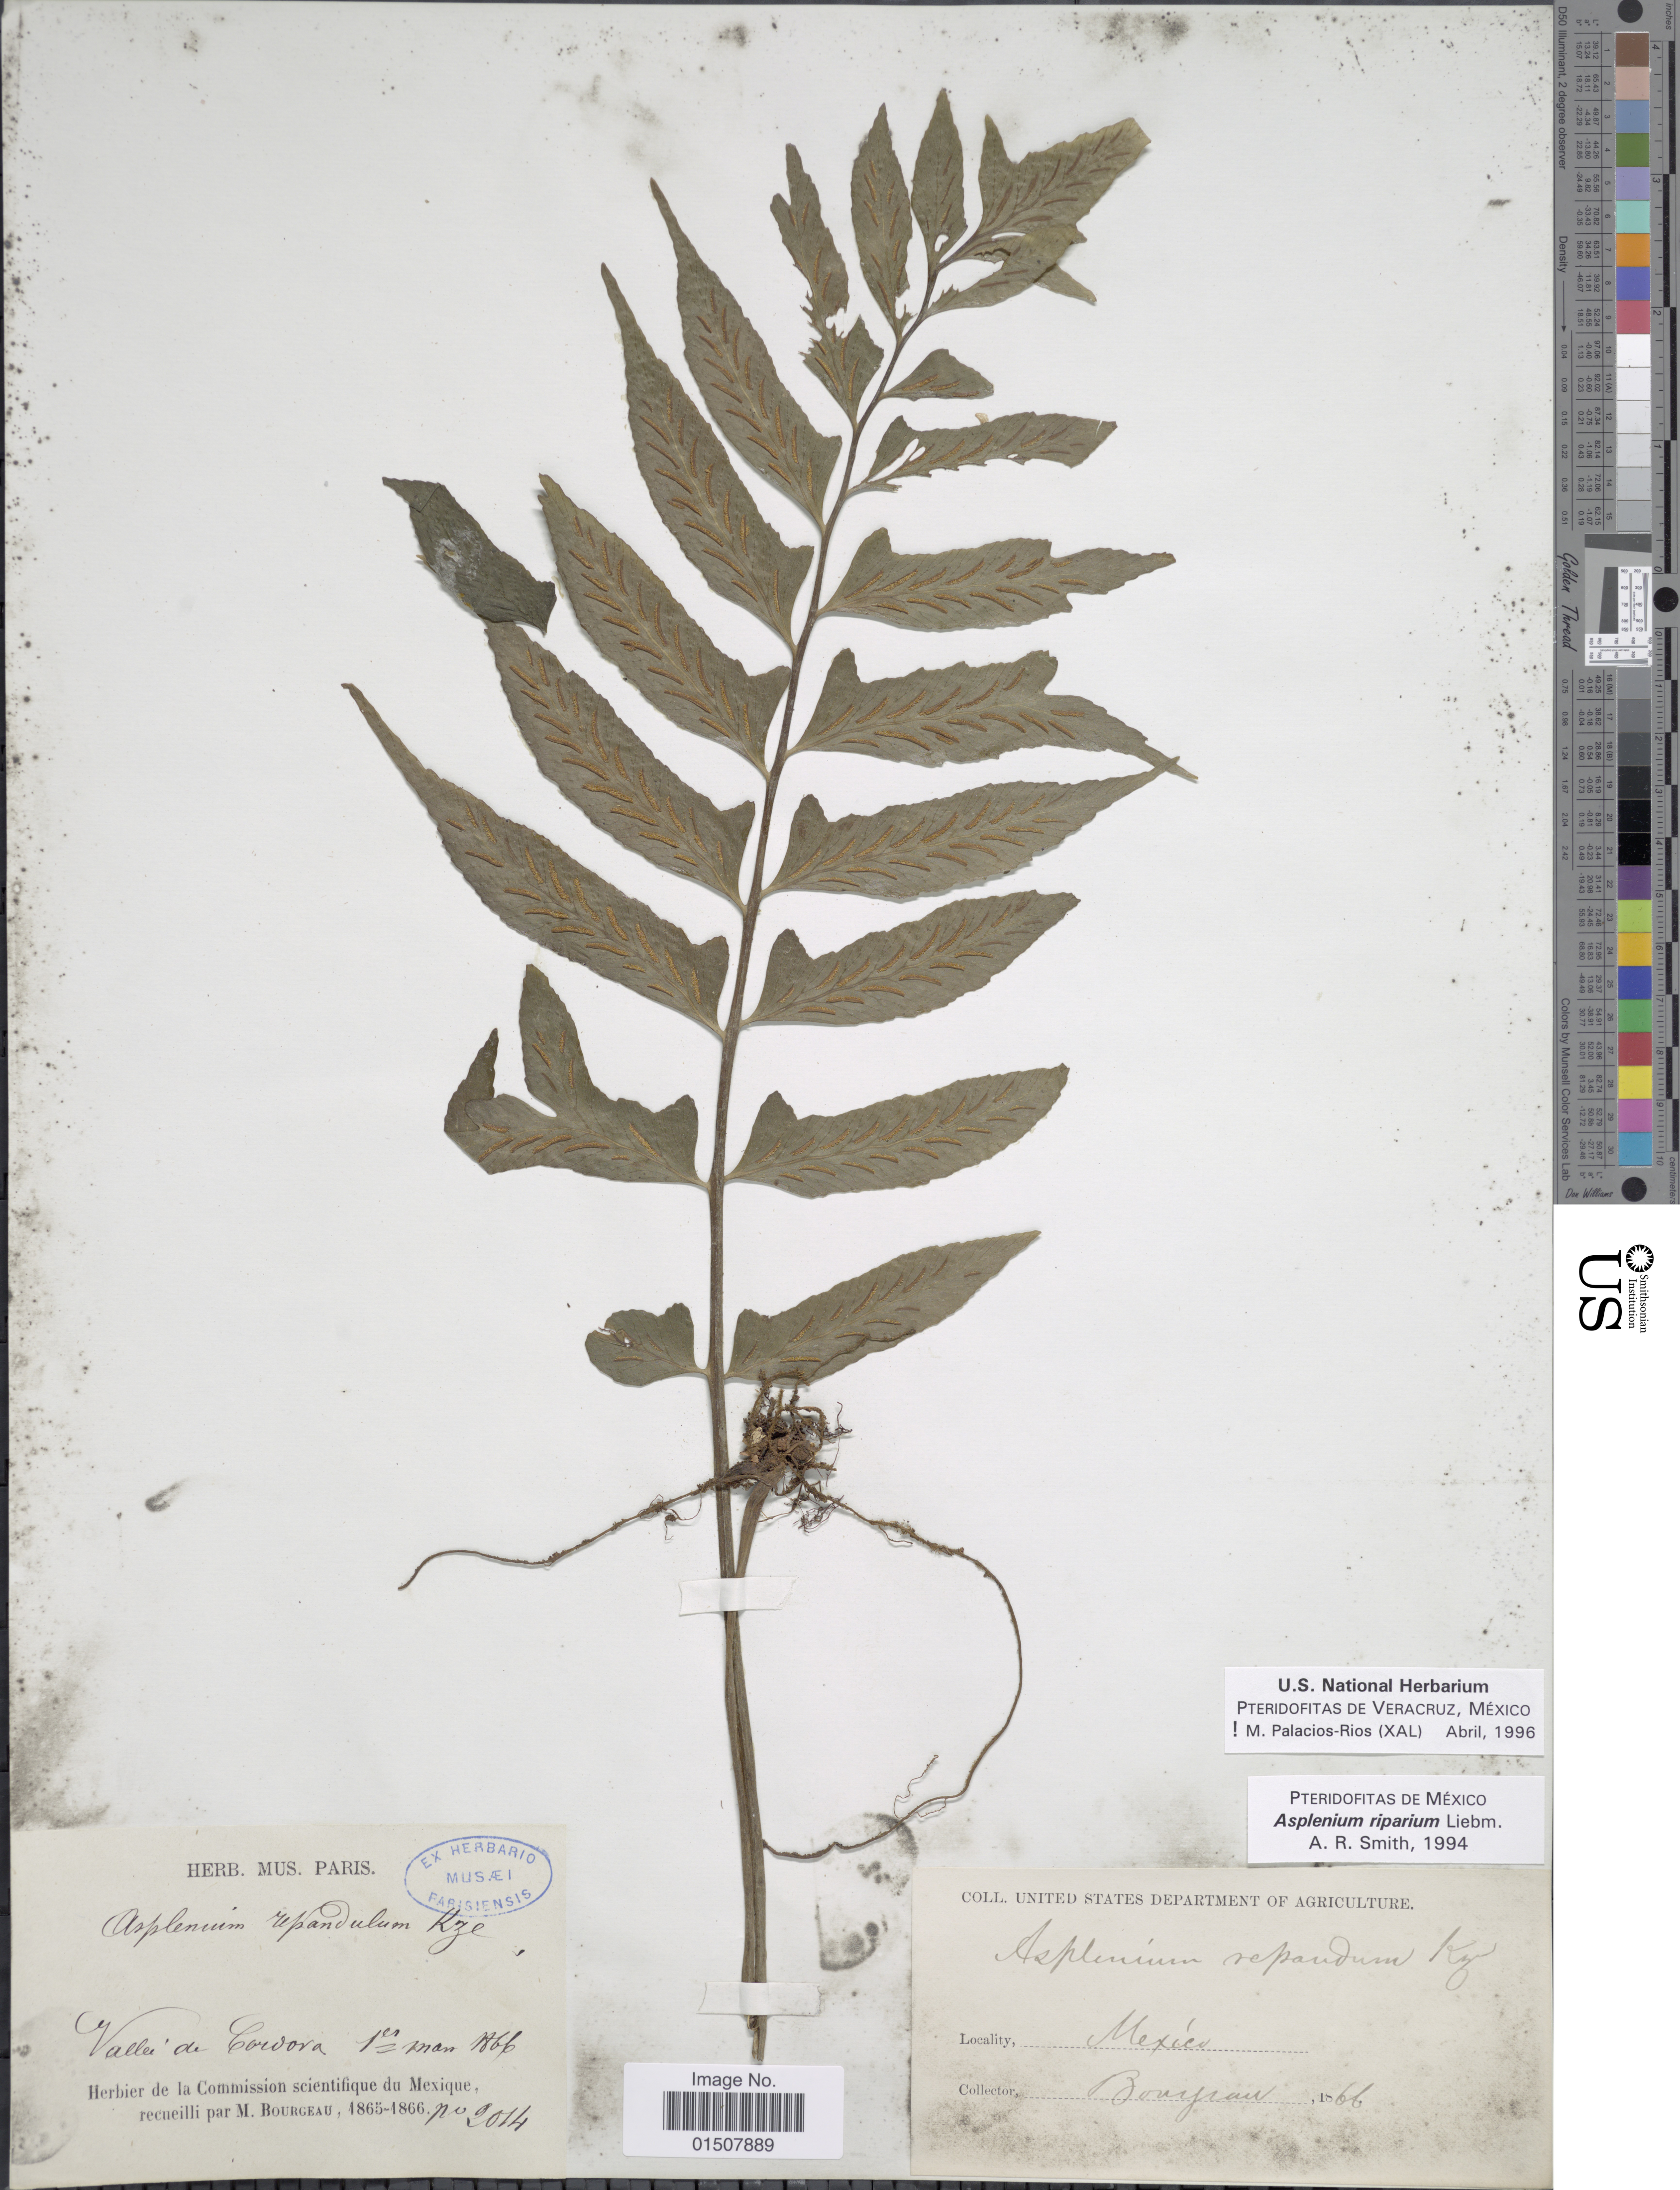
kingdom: Plantae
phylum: Tracheophyta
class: Polypodiopsida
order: Polypodiales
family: Aspleniaceae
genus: Asplenium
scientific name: Asplenium riparium Brack., nom. illeg.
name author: Brack. in Wilkes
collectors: M. Bourgeau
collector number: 2014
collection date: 1865/1866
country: Mexico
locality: Vallée de Cordova, Mexico